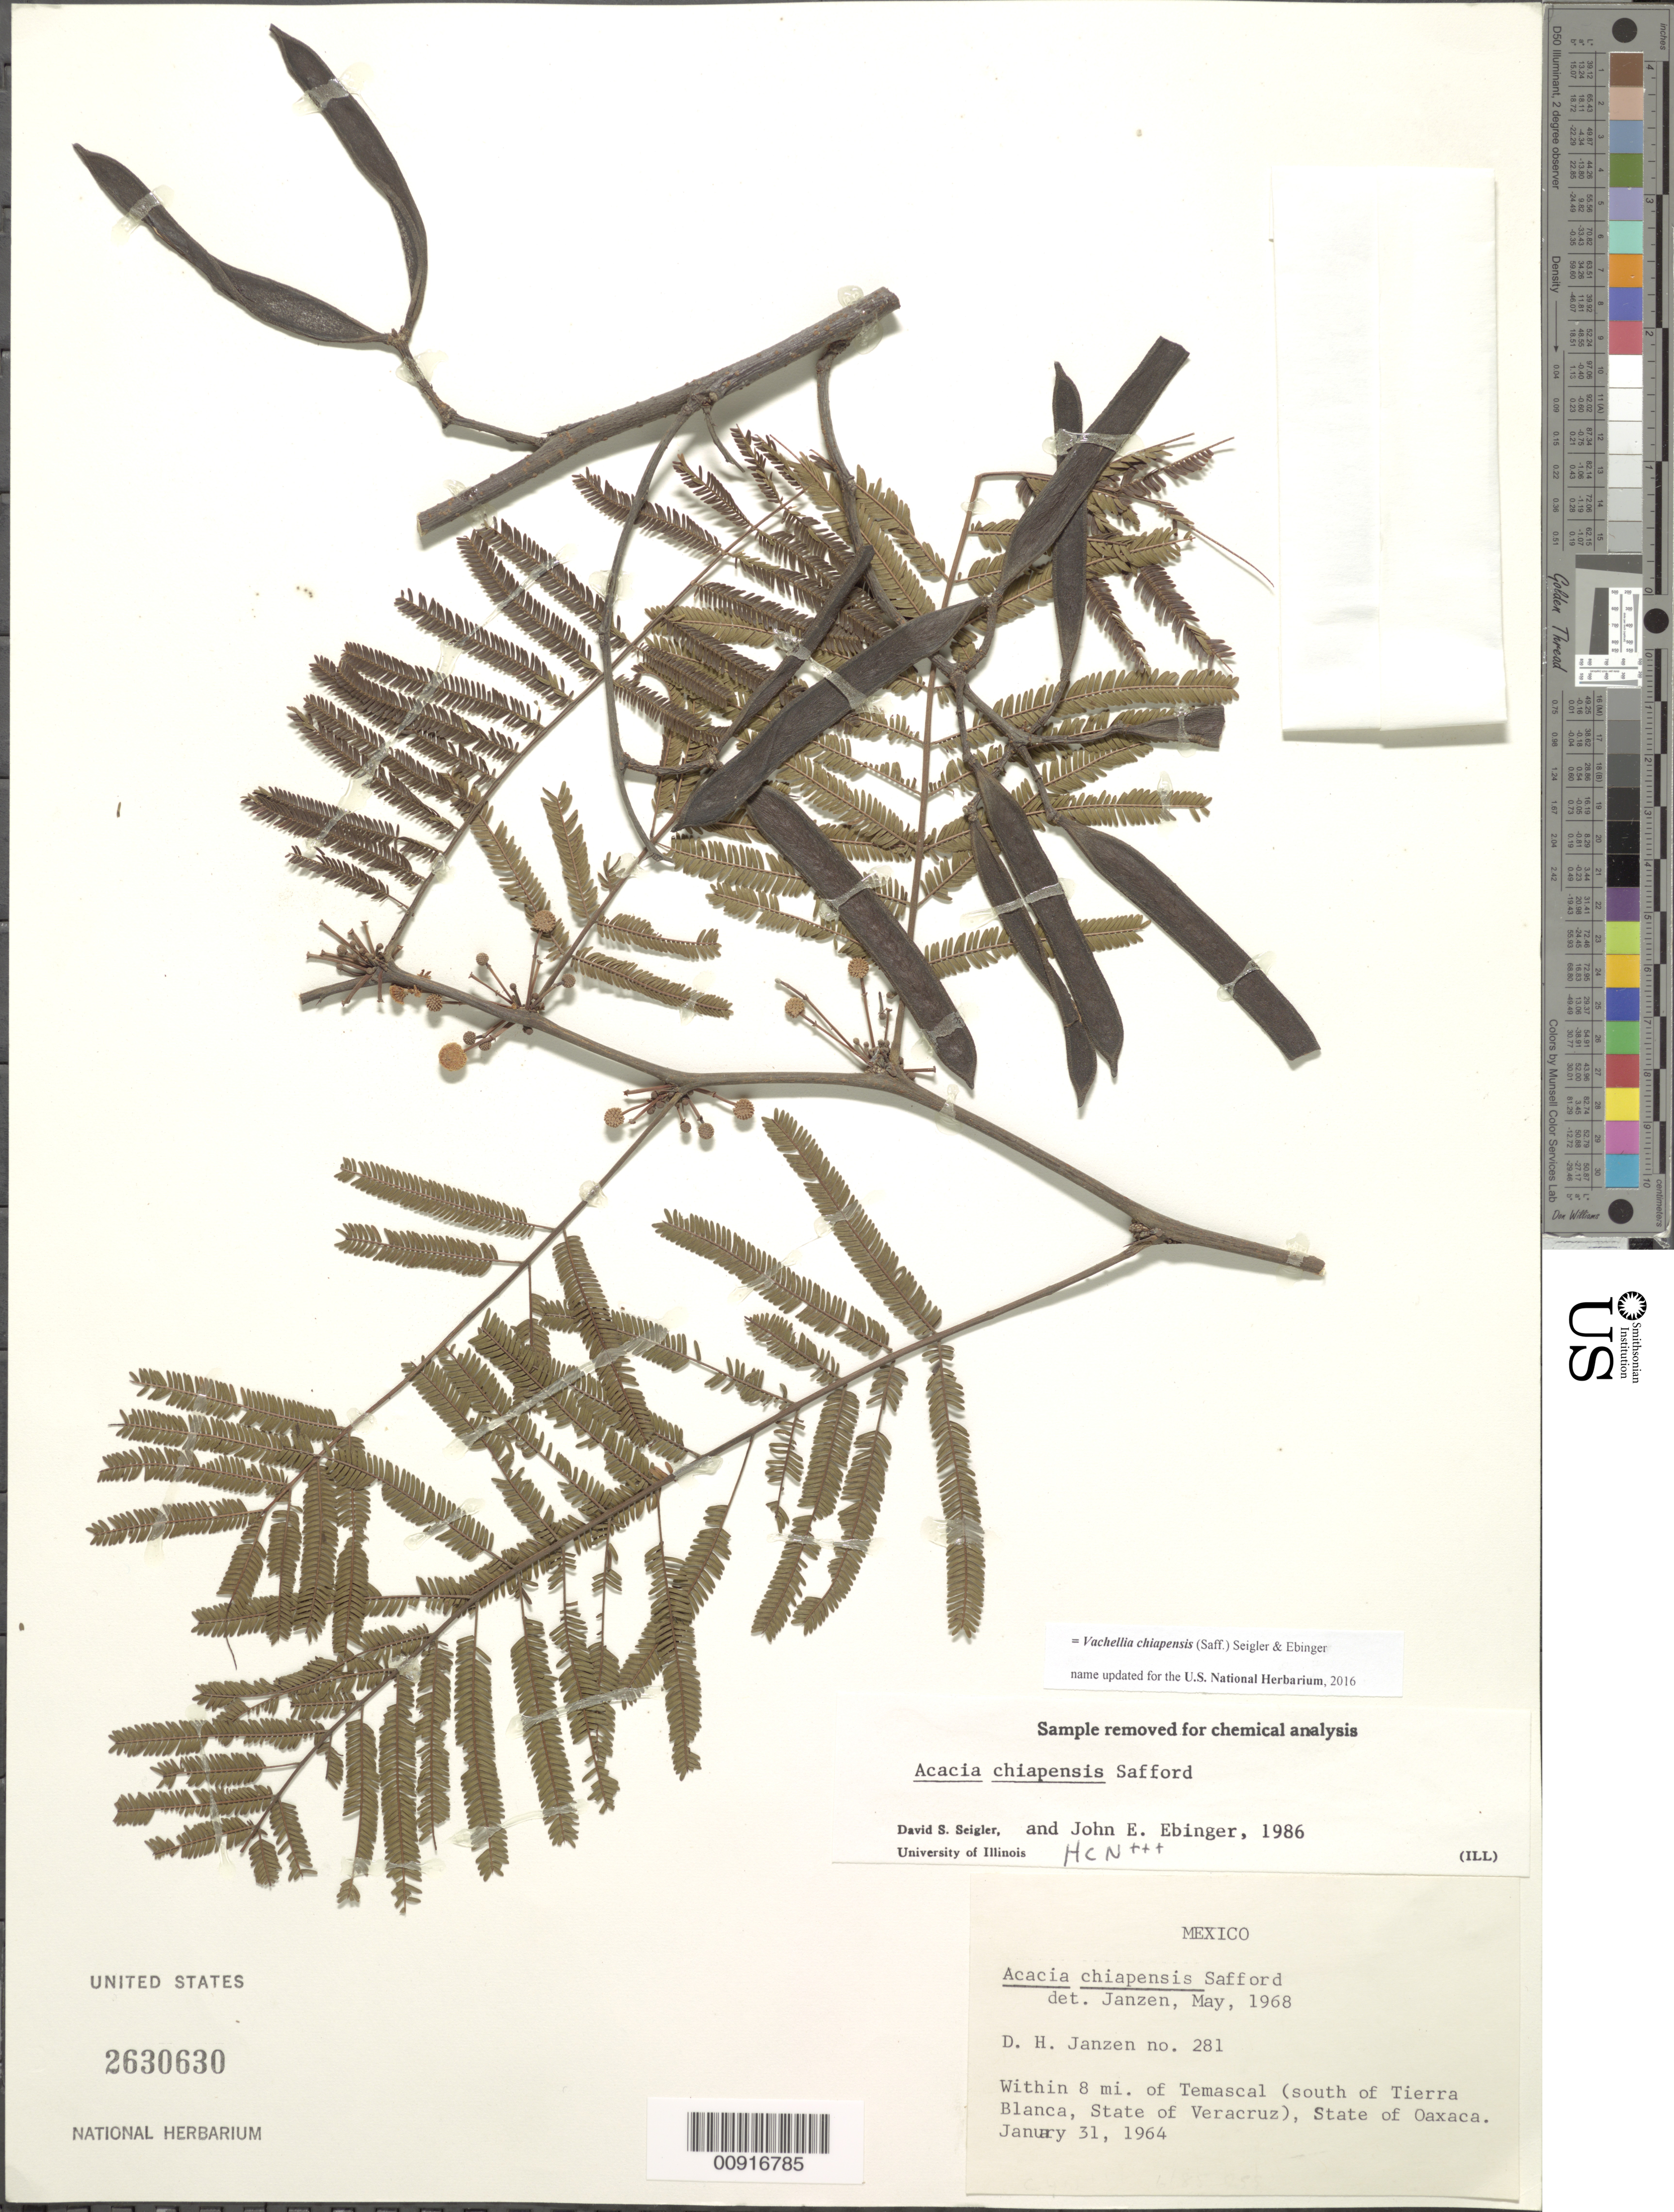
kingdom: Plantae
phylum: Tracheophyta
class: Magnoliopsida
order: Fabales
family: Fabaceae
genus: Vachellia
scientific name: Vachellia chiapensis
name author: (Saff.) Seigler & Ebinger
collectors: D. Janzen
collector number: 281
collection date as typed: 31 Jan 1964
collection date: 1964-01-31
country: Mexico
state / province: Oaxaca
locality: Within 8 mi. of Temascal (south of Tierra Blanca, State of Veracruz), State of Oaxaca.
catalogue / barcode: US 2630630